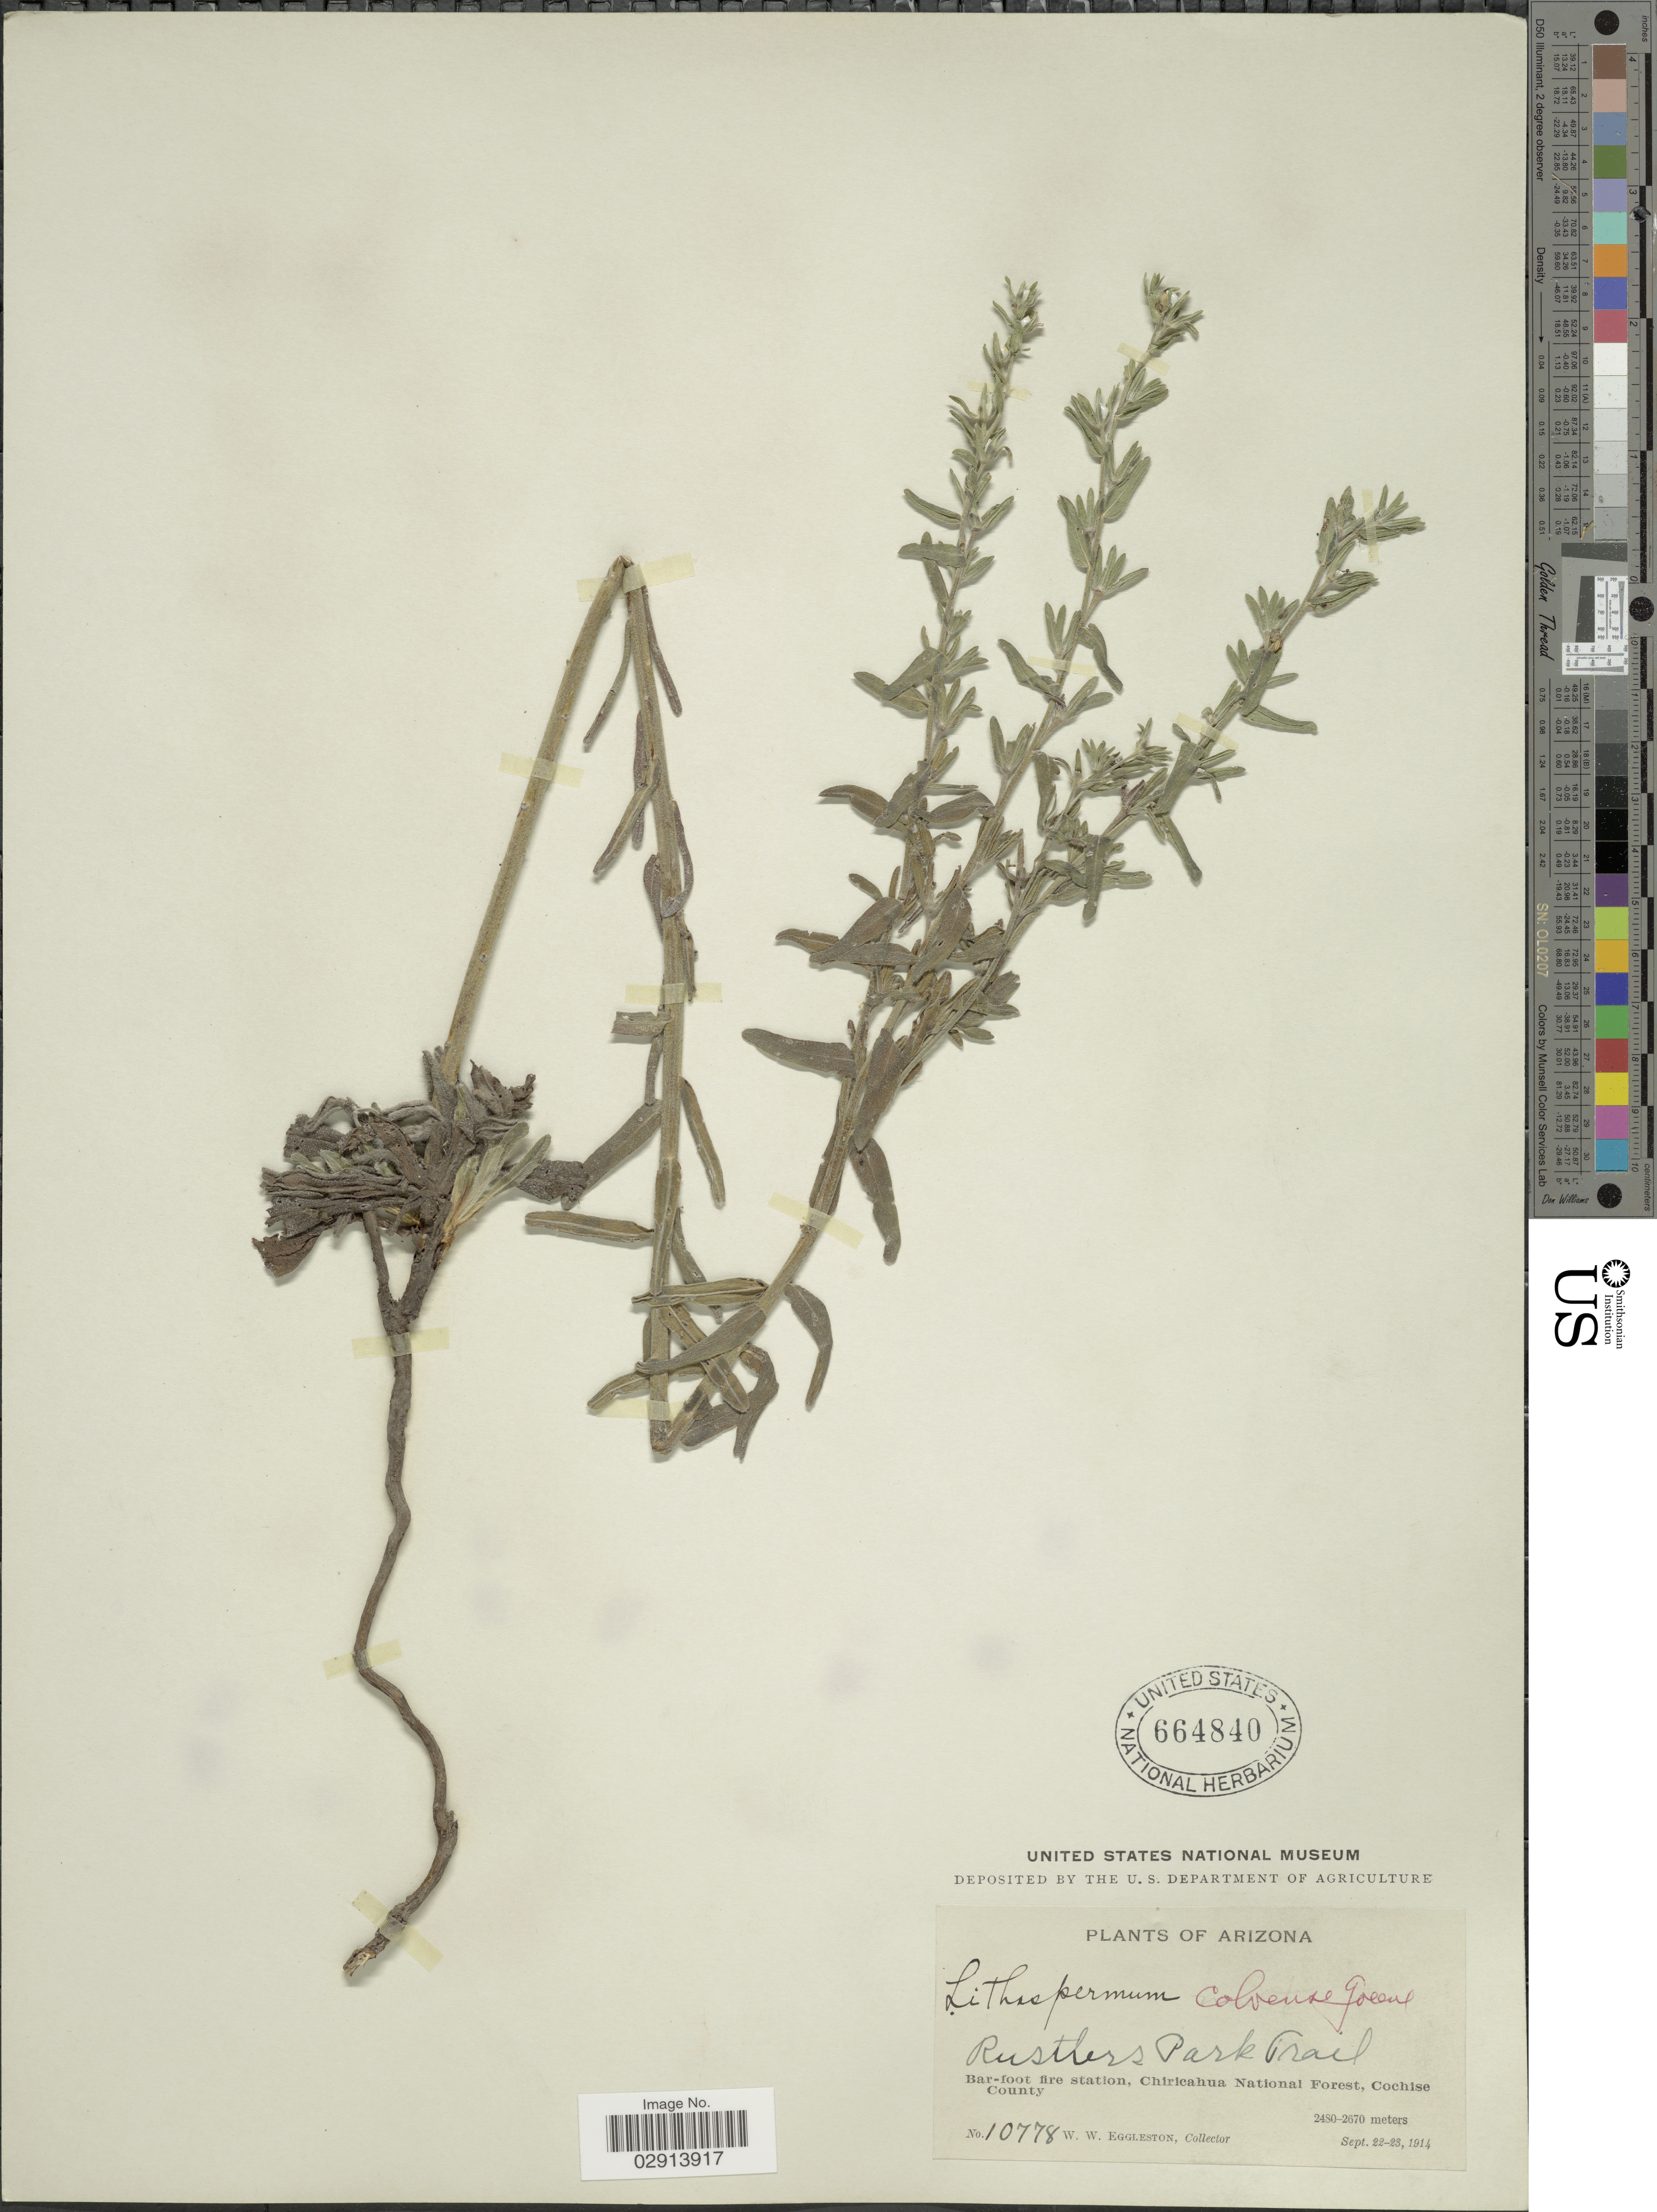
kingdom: Plantae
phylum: Tracheophyta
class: Magnoliopsida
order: Boraginales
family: Boraginaceae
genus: Lithospermum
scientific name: Lithospermum cobrense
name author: Greene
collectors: W. Eglleston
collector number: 10778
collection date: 1914-09-22/1914-09-23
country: United States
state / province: Arizona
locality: Rusthers Park Trail. Bar-foot firee station, Chiricahua National Forest, Cochise County.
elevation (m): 2480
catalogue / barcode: US 664840